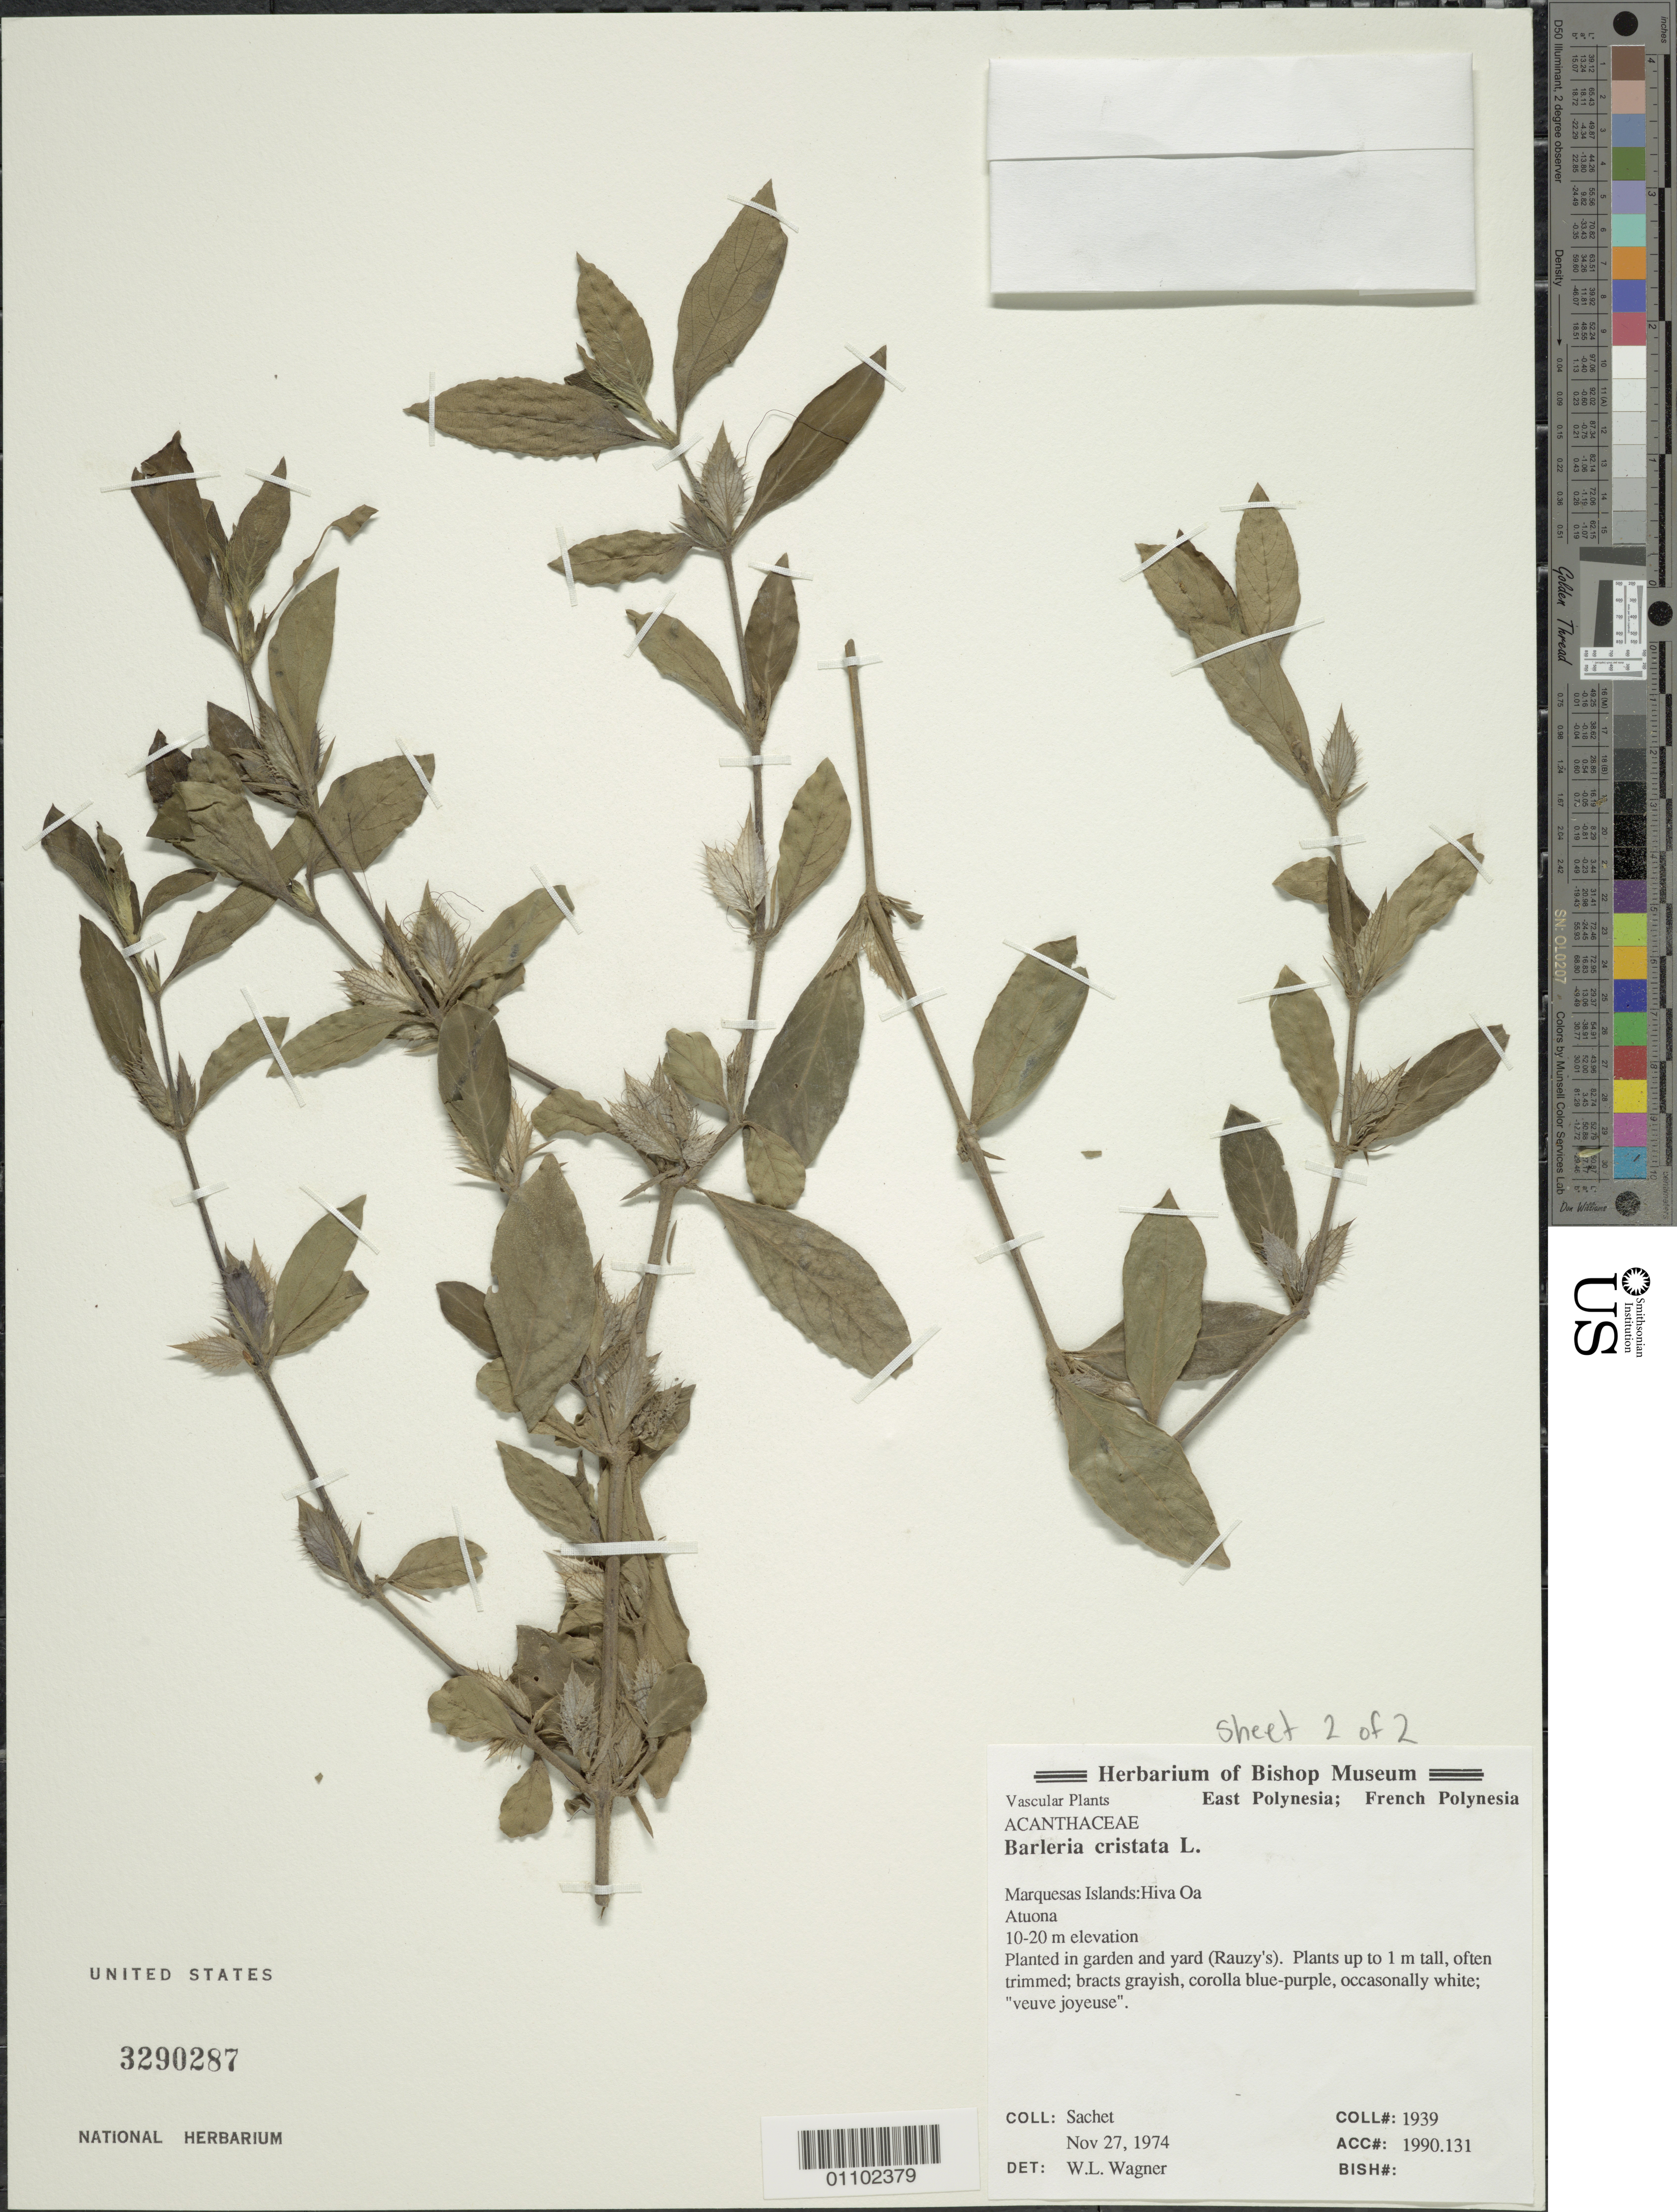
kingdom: Plantae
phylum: Tracheophyta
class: Magnoliopsida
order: Lamiales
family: Acanthaceae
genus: Barleria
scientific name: Barleria cristata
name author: L.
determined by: Wagner, W. L., (BOT), Smithsonian Institution - National Museum of Natural History (UNITED STATES)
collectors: M.-H. Sachet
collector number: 1939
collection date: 1974-11-27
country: French Polynesia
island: Hiva Oa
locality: Atuona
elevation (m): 10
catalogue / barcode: US 3290287